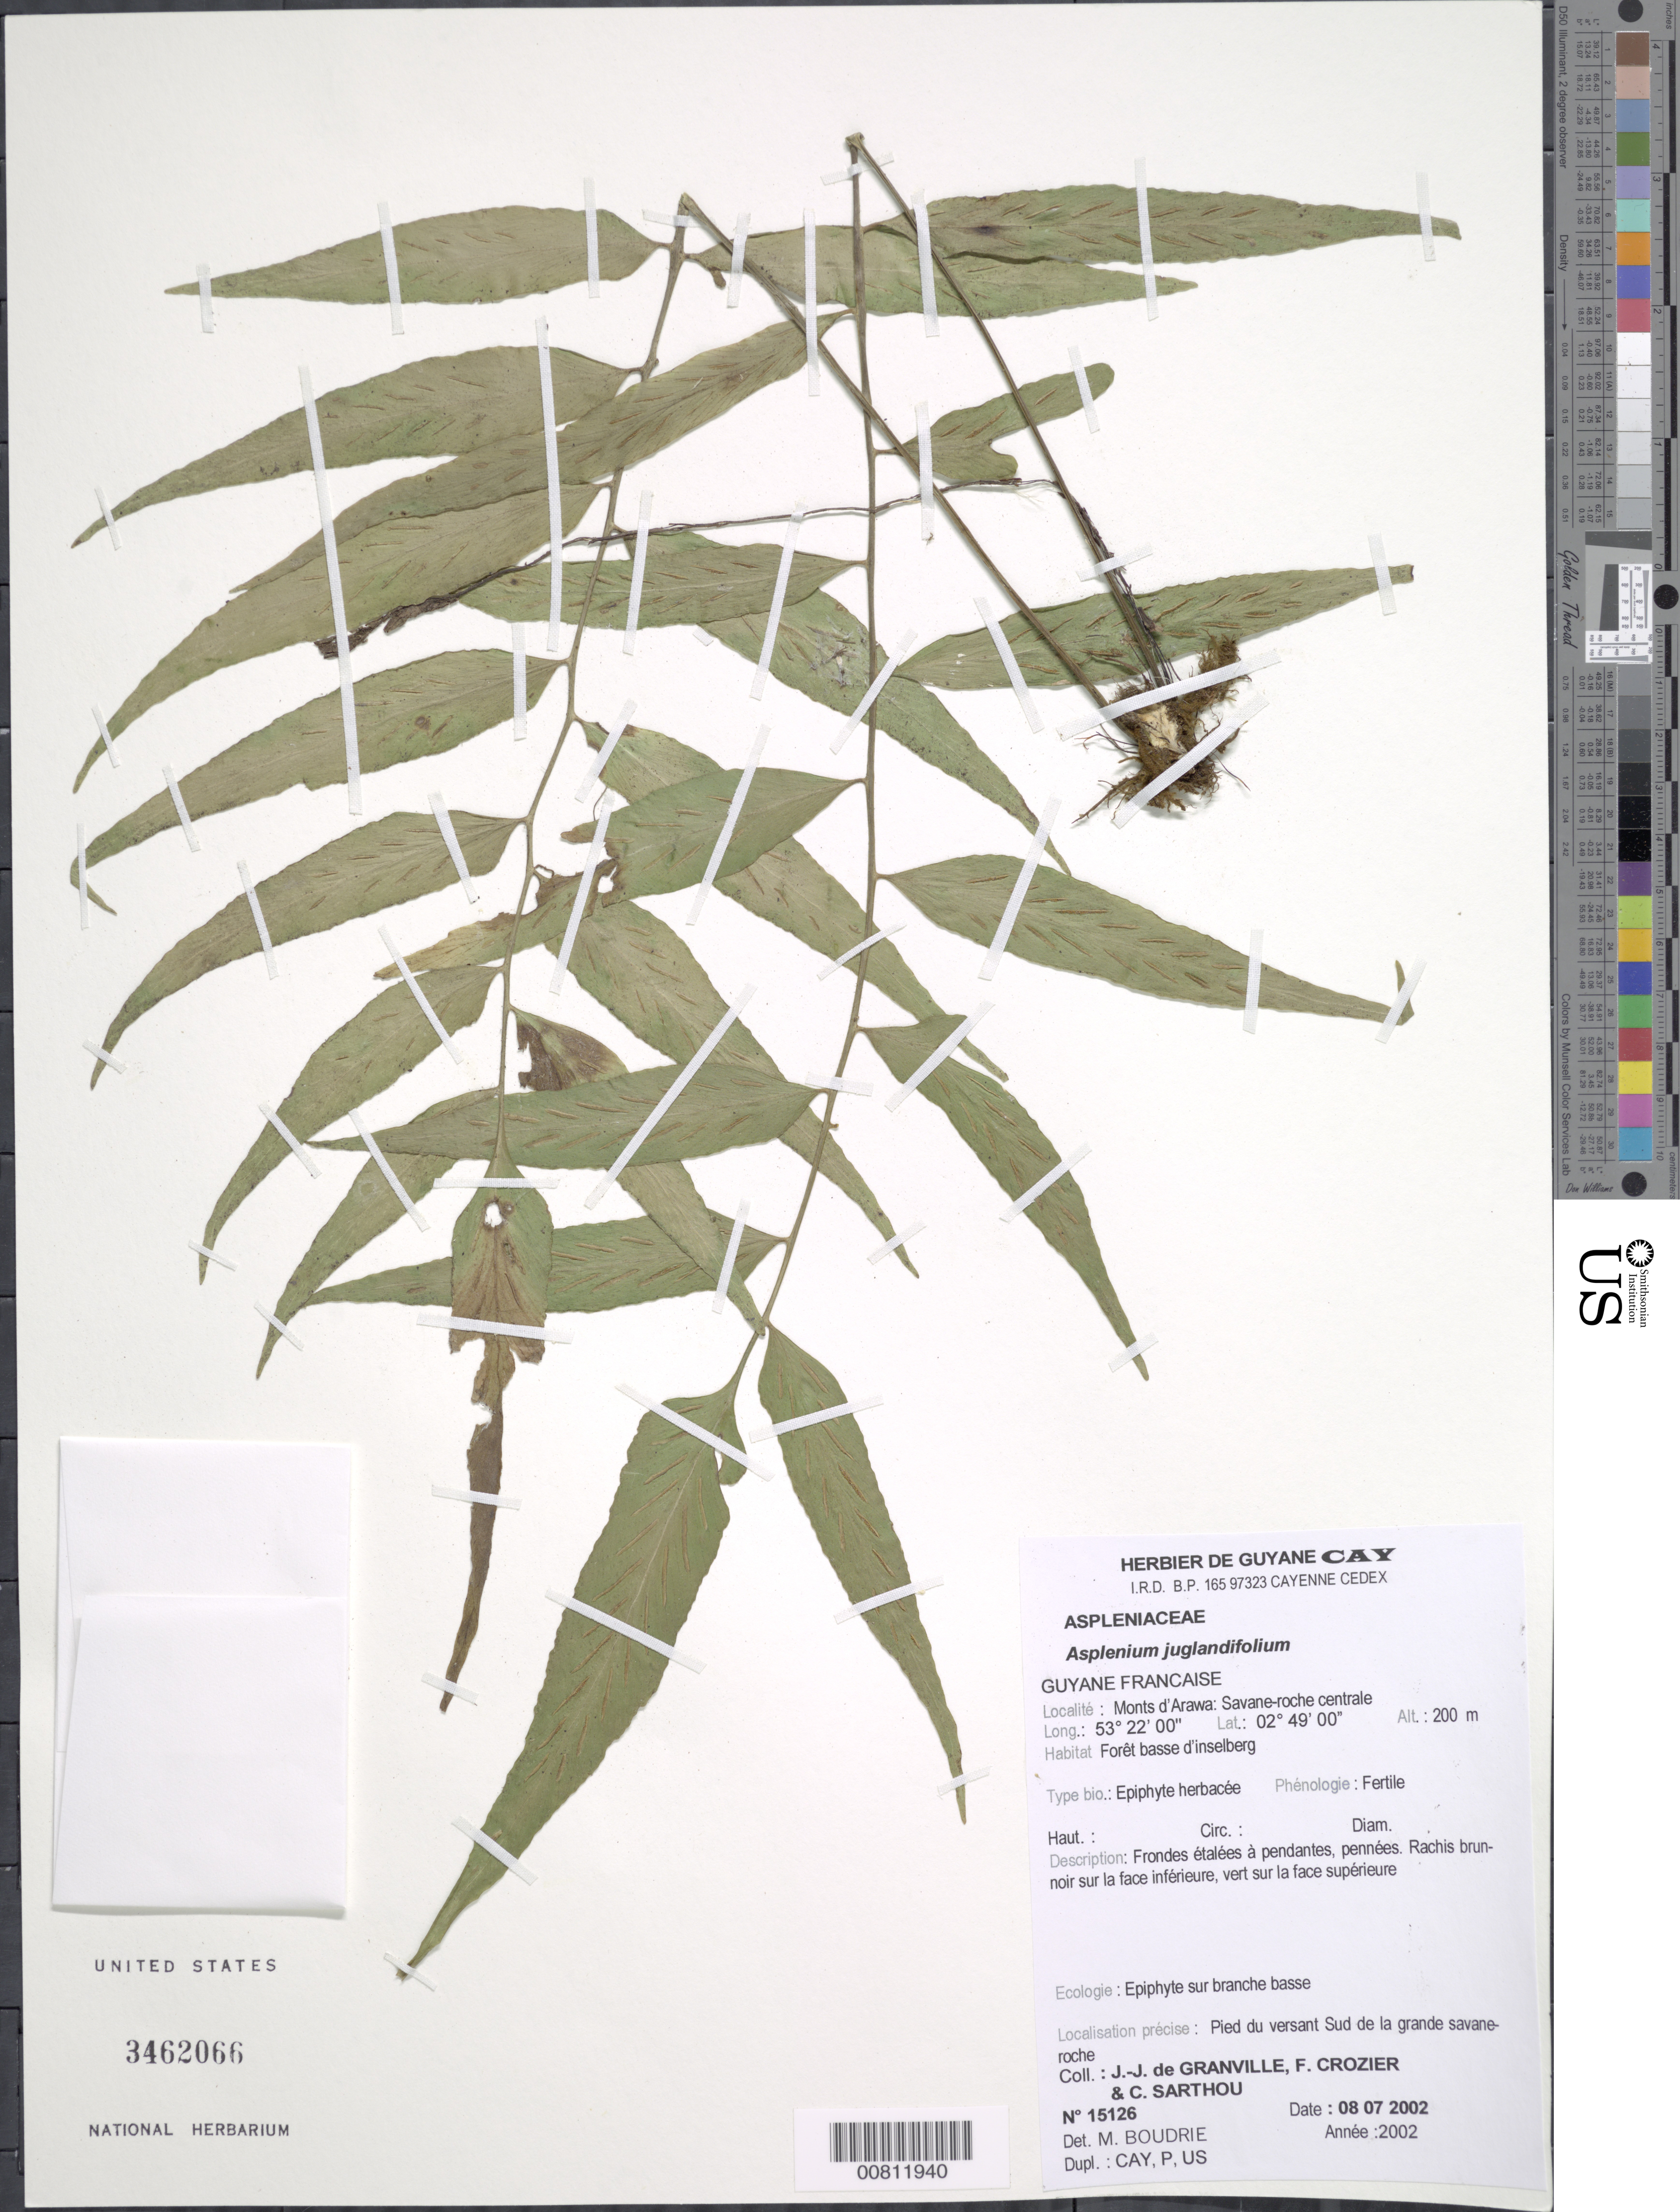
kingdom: Plantae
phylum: Tracheophyta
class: Polypodiopsida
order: Polypodiales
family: Aspleniaceae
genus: Asplenium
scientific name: Asplenium juglandifolium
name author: Lam.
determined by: Boudrie, M.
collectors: J.-J. de Granville, F. Crozier & C. Sarthou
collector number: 15126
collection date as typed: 8-Jul-02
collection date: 2002-07-08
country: French Guiana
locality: Monts d'Arawa, zone de la savane-roche centrale, pied du versant sud de la grande savane-roche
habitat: Forêt basse sur inselberg. Epiphyte sur branche basse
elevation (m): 200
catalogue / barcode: US 3462066